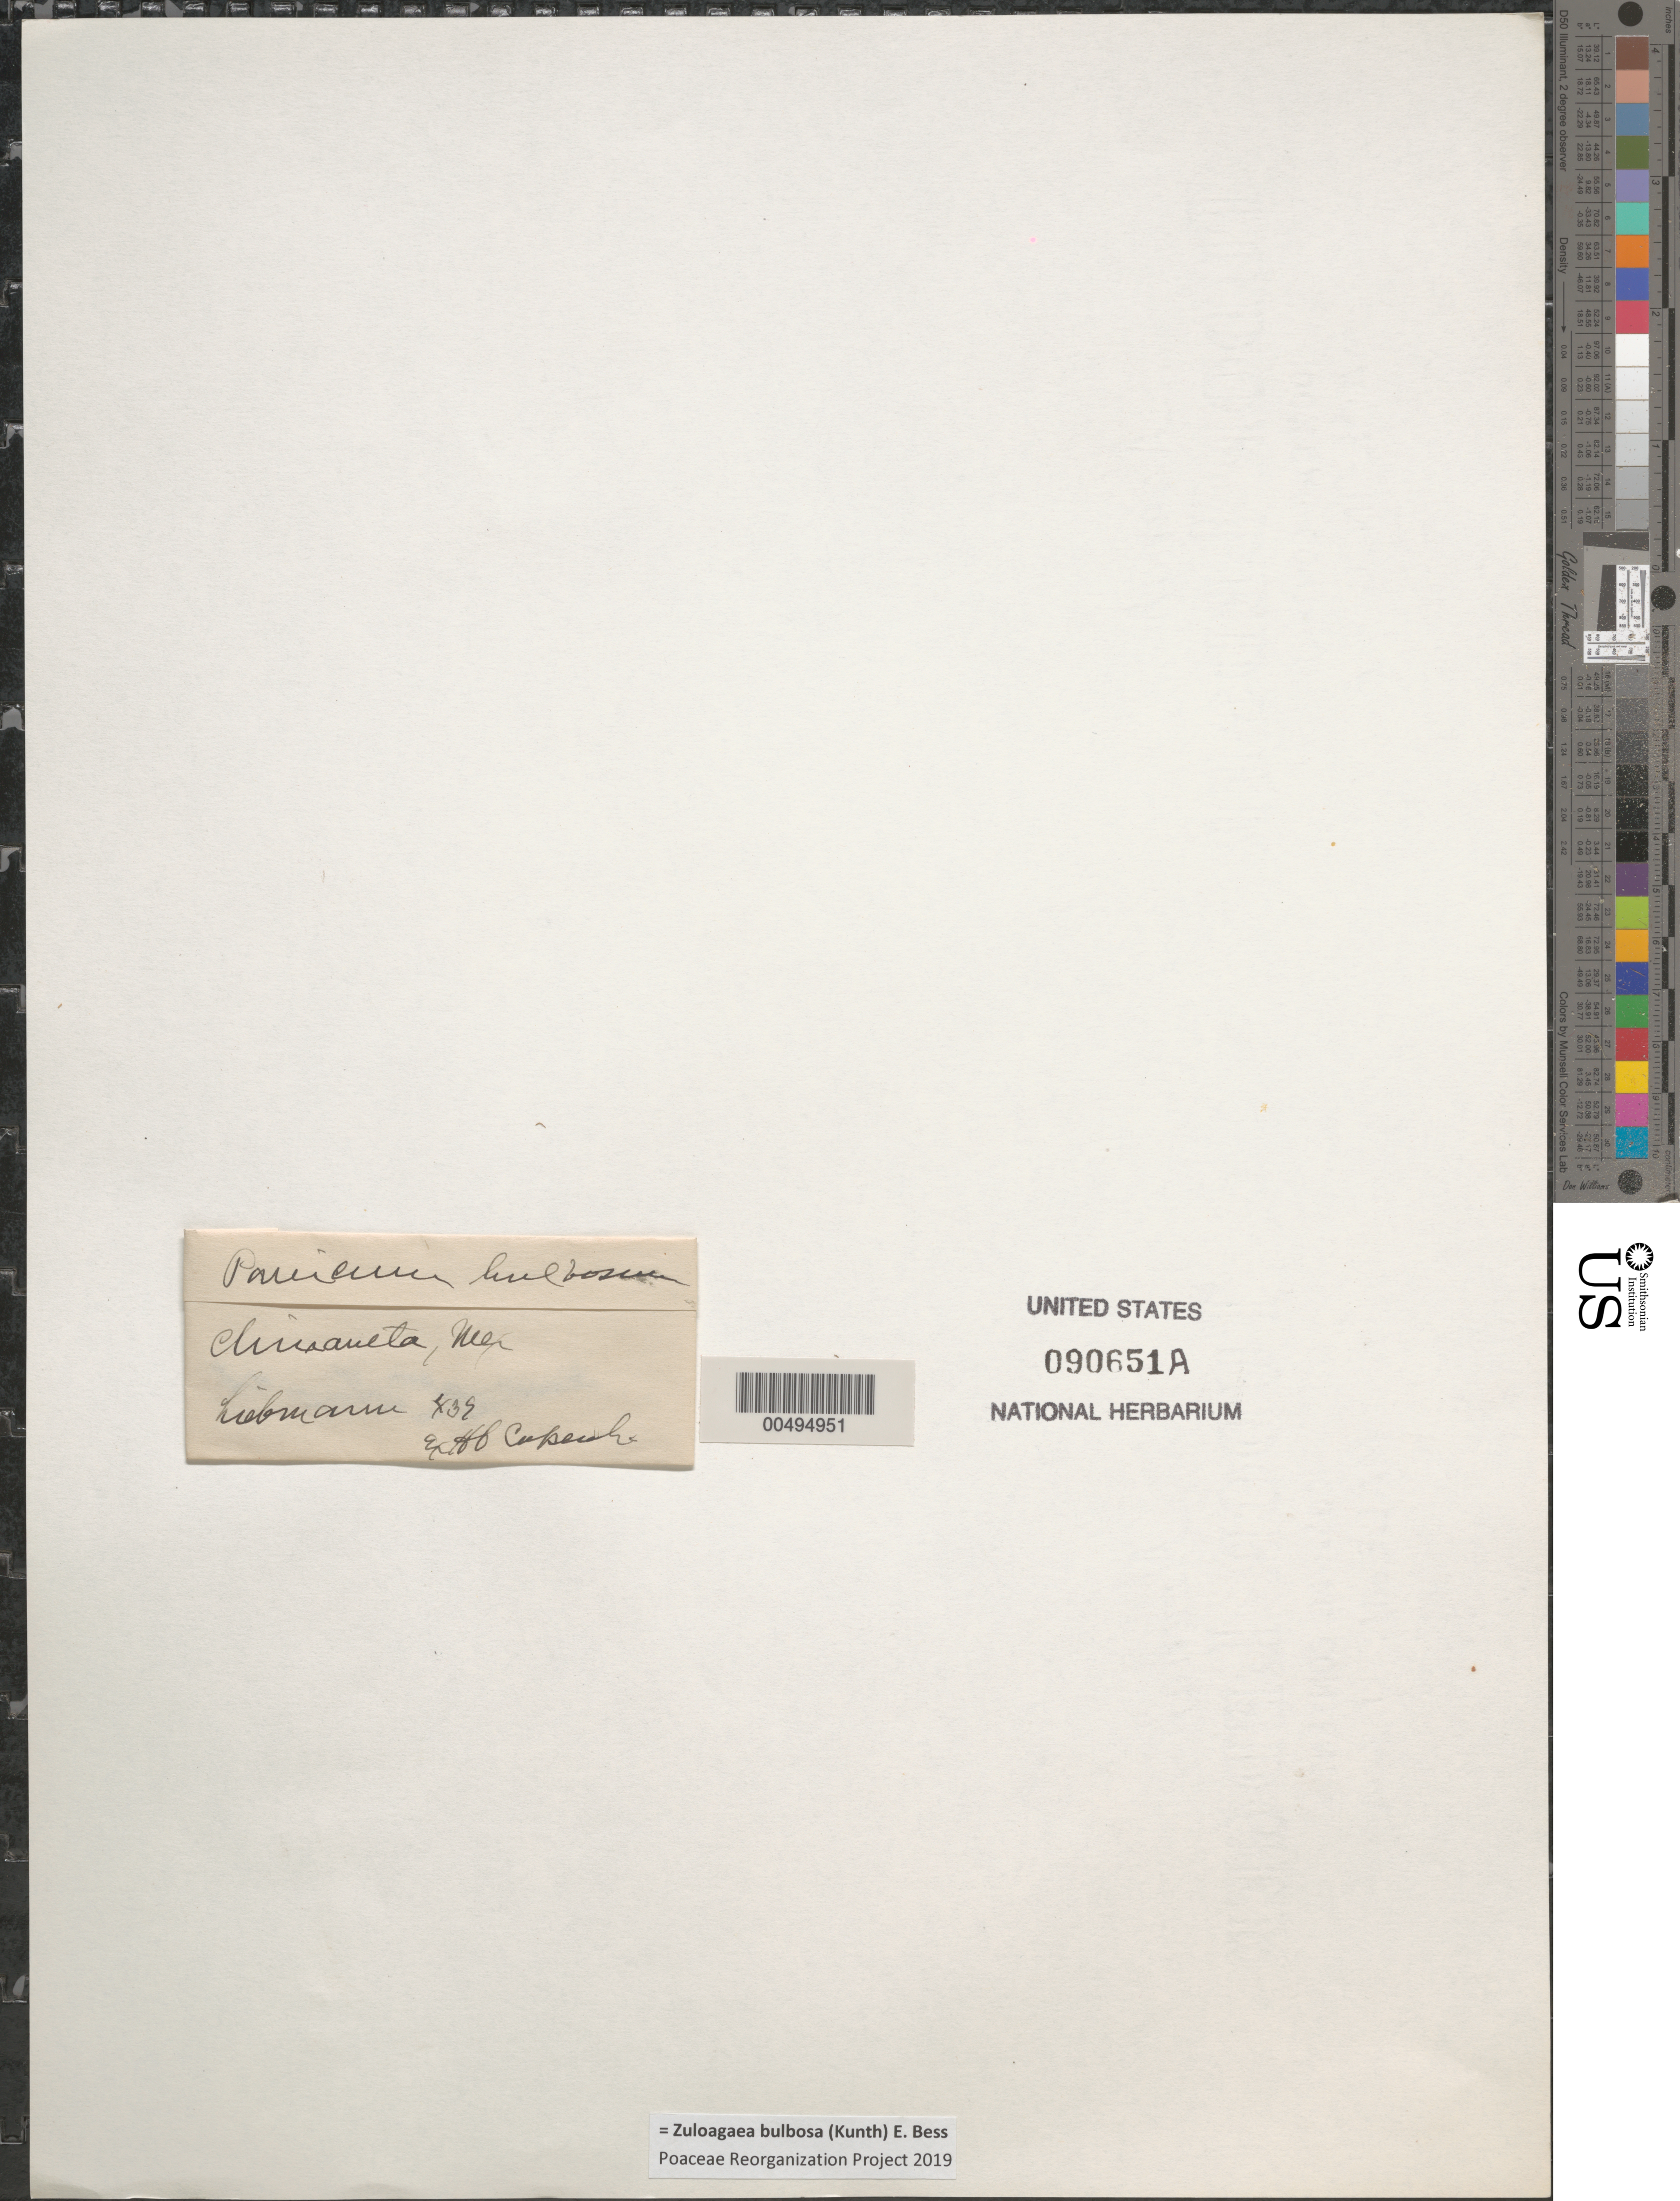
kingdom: Plantae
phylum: Tracheophyta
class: Liliopsida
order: Poales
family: Poaceae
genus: Panicum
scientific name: Panicum bulbosum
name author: Kunth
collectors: F. M. Liebmann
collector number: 439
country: Mexico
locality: Chinantla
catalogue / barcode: US 90651A